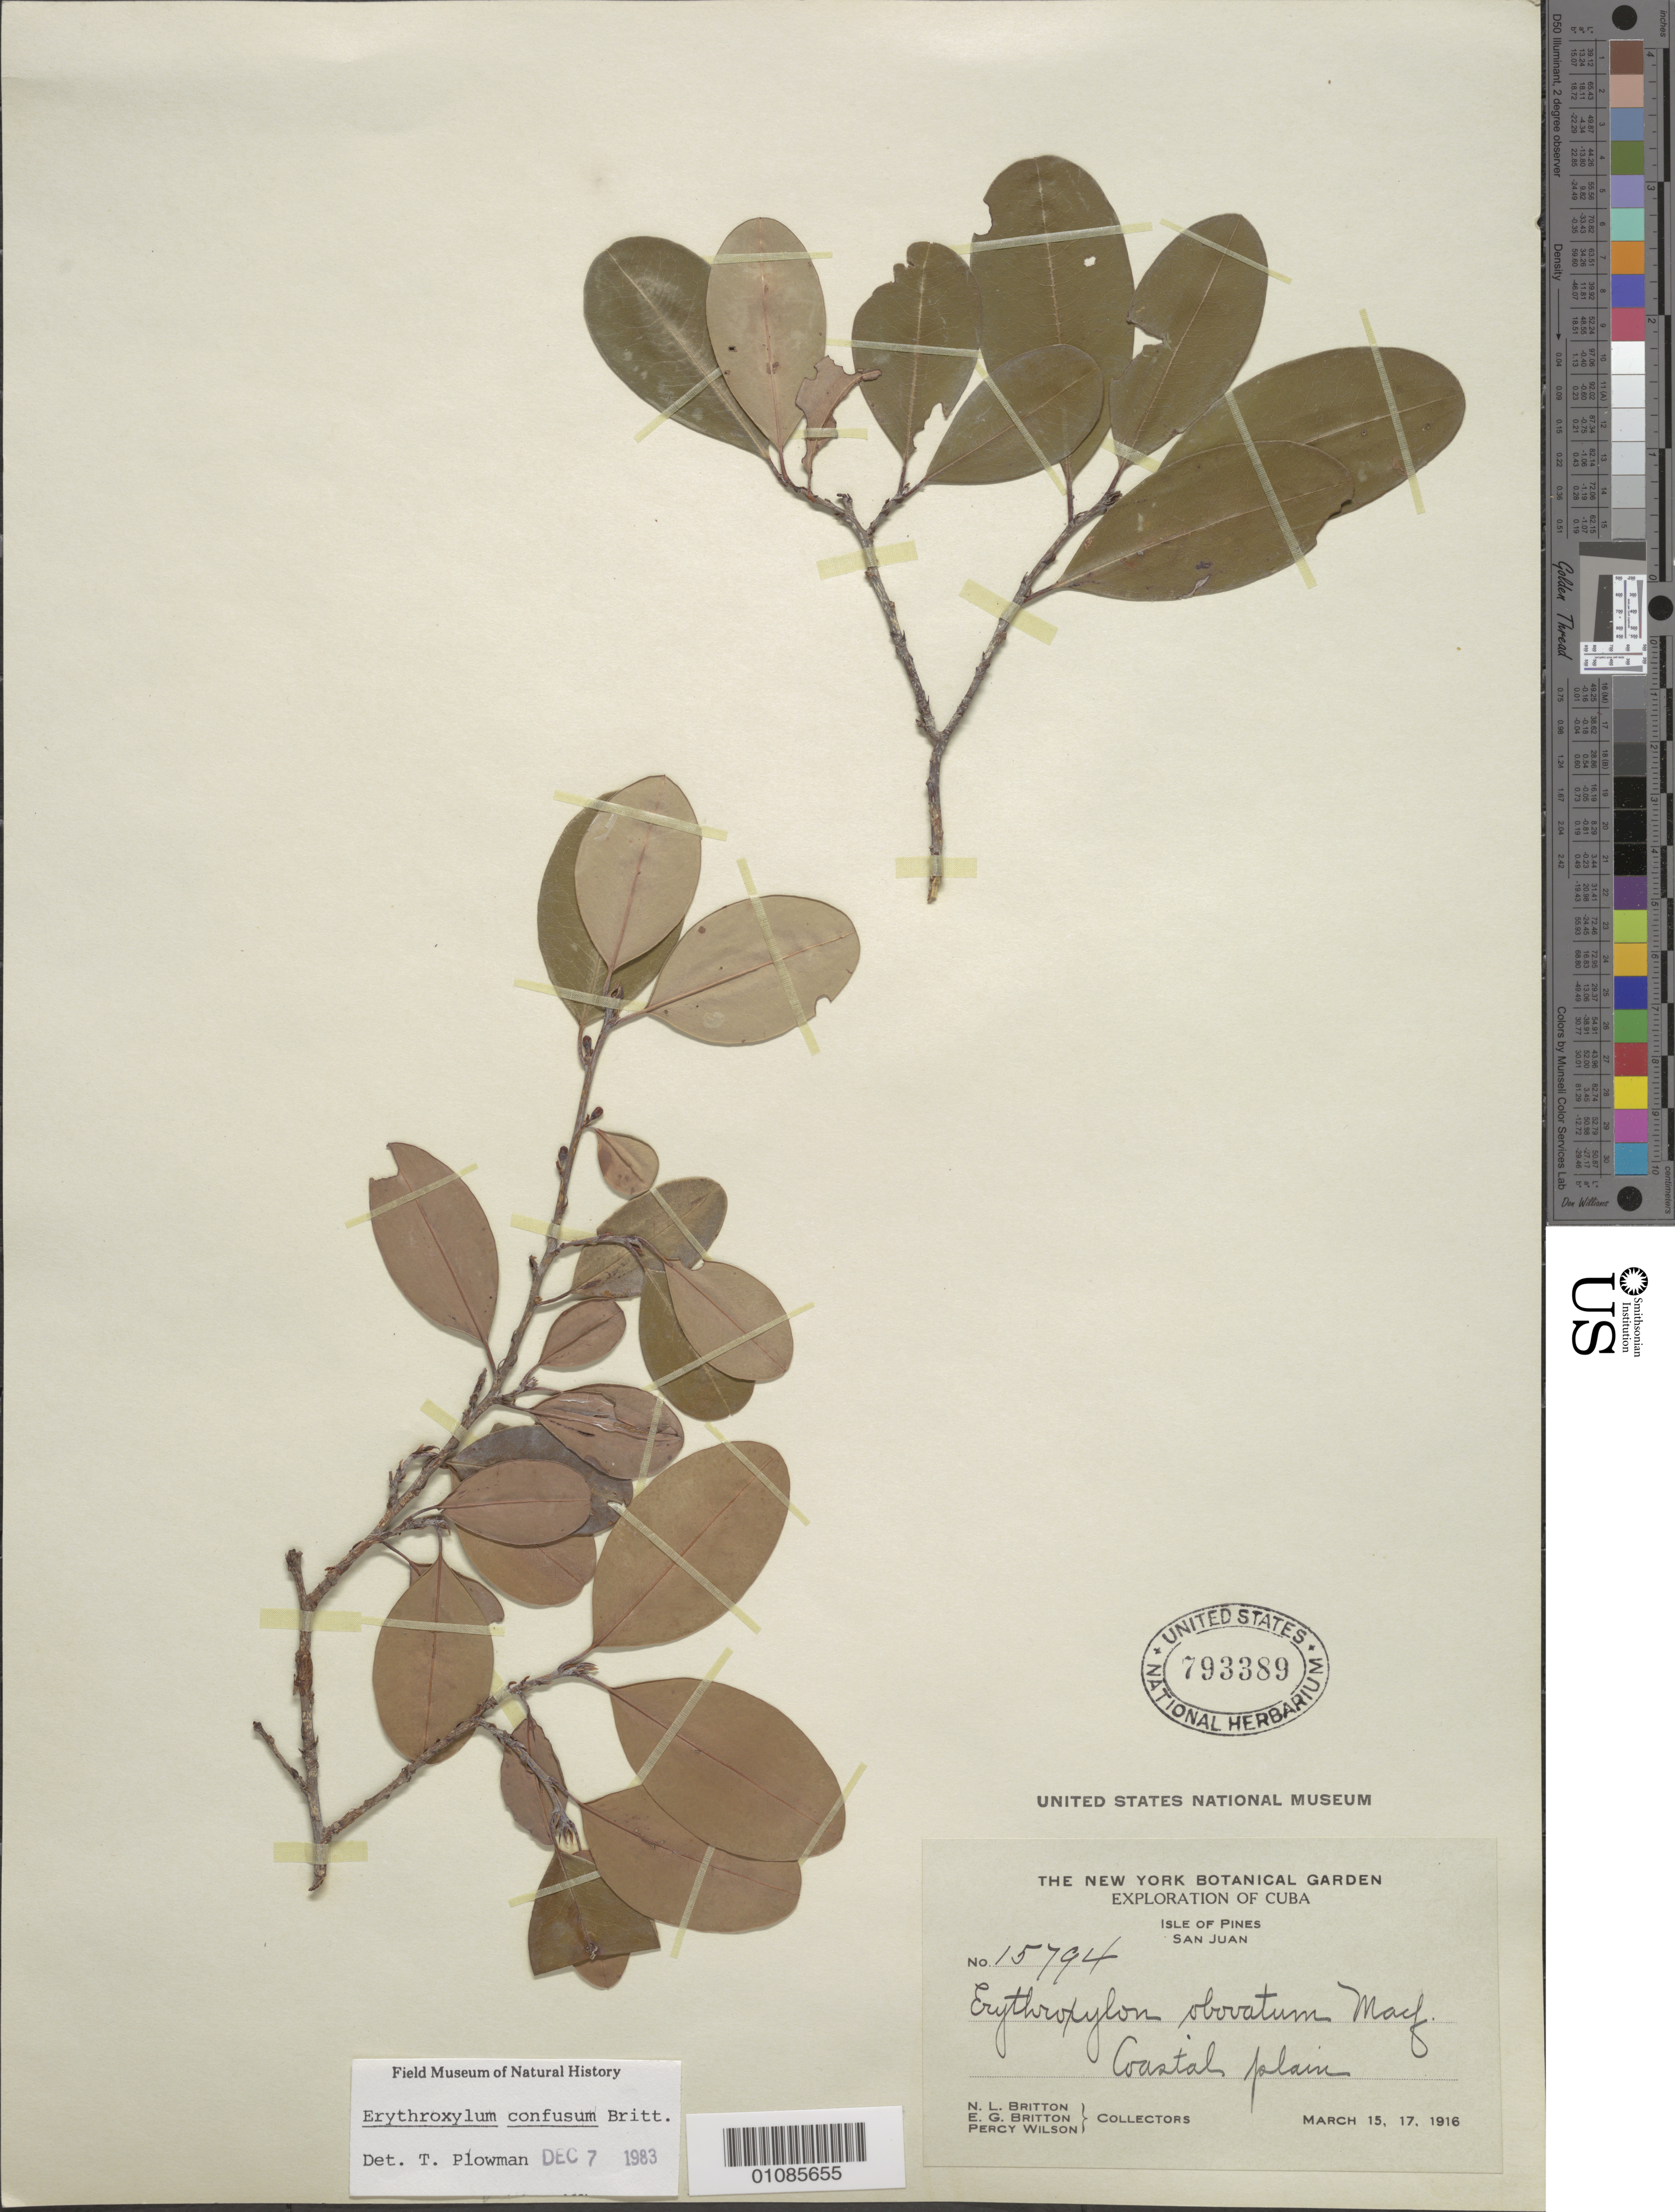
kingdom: Plantae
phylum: Tracheophyta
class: Magnoliopsida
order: Malpighiales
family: Erythroxylaceae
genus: Erythroxylum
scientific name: Erythroxylum confusum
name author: Britton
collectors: N. Britton, E. G. Britton & P. Wilson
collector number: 15794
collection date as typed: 15 Mar 1916 to 17 Mar 1916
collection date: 1916-03-15/1916-03-17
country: Cuba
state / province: Isla de La Juventud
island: Isla de la Juventud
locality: Isle of Pines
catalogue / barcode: US 793389